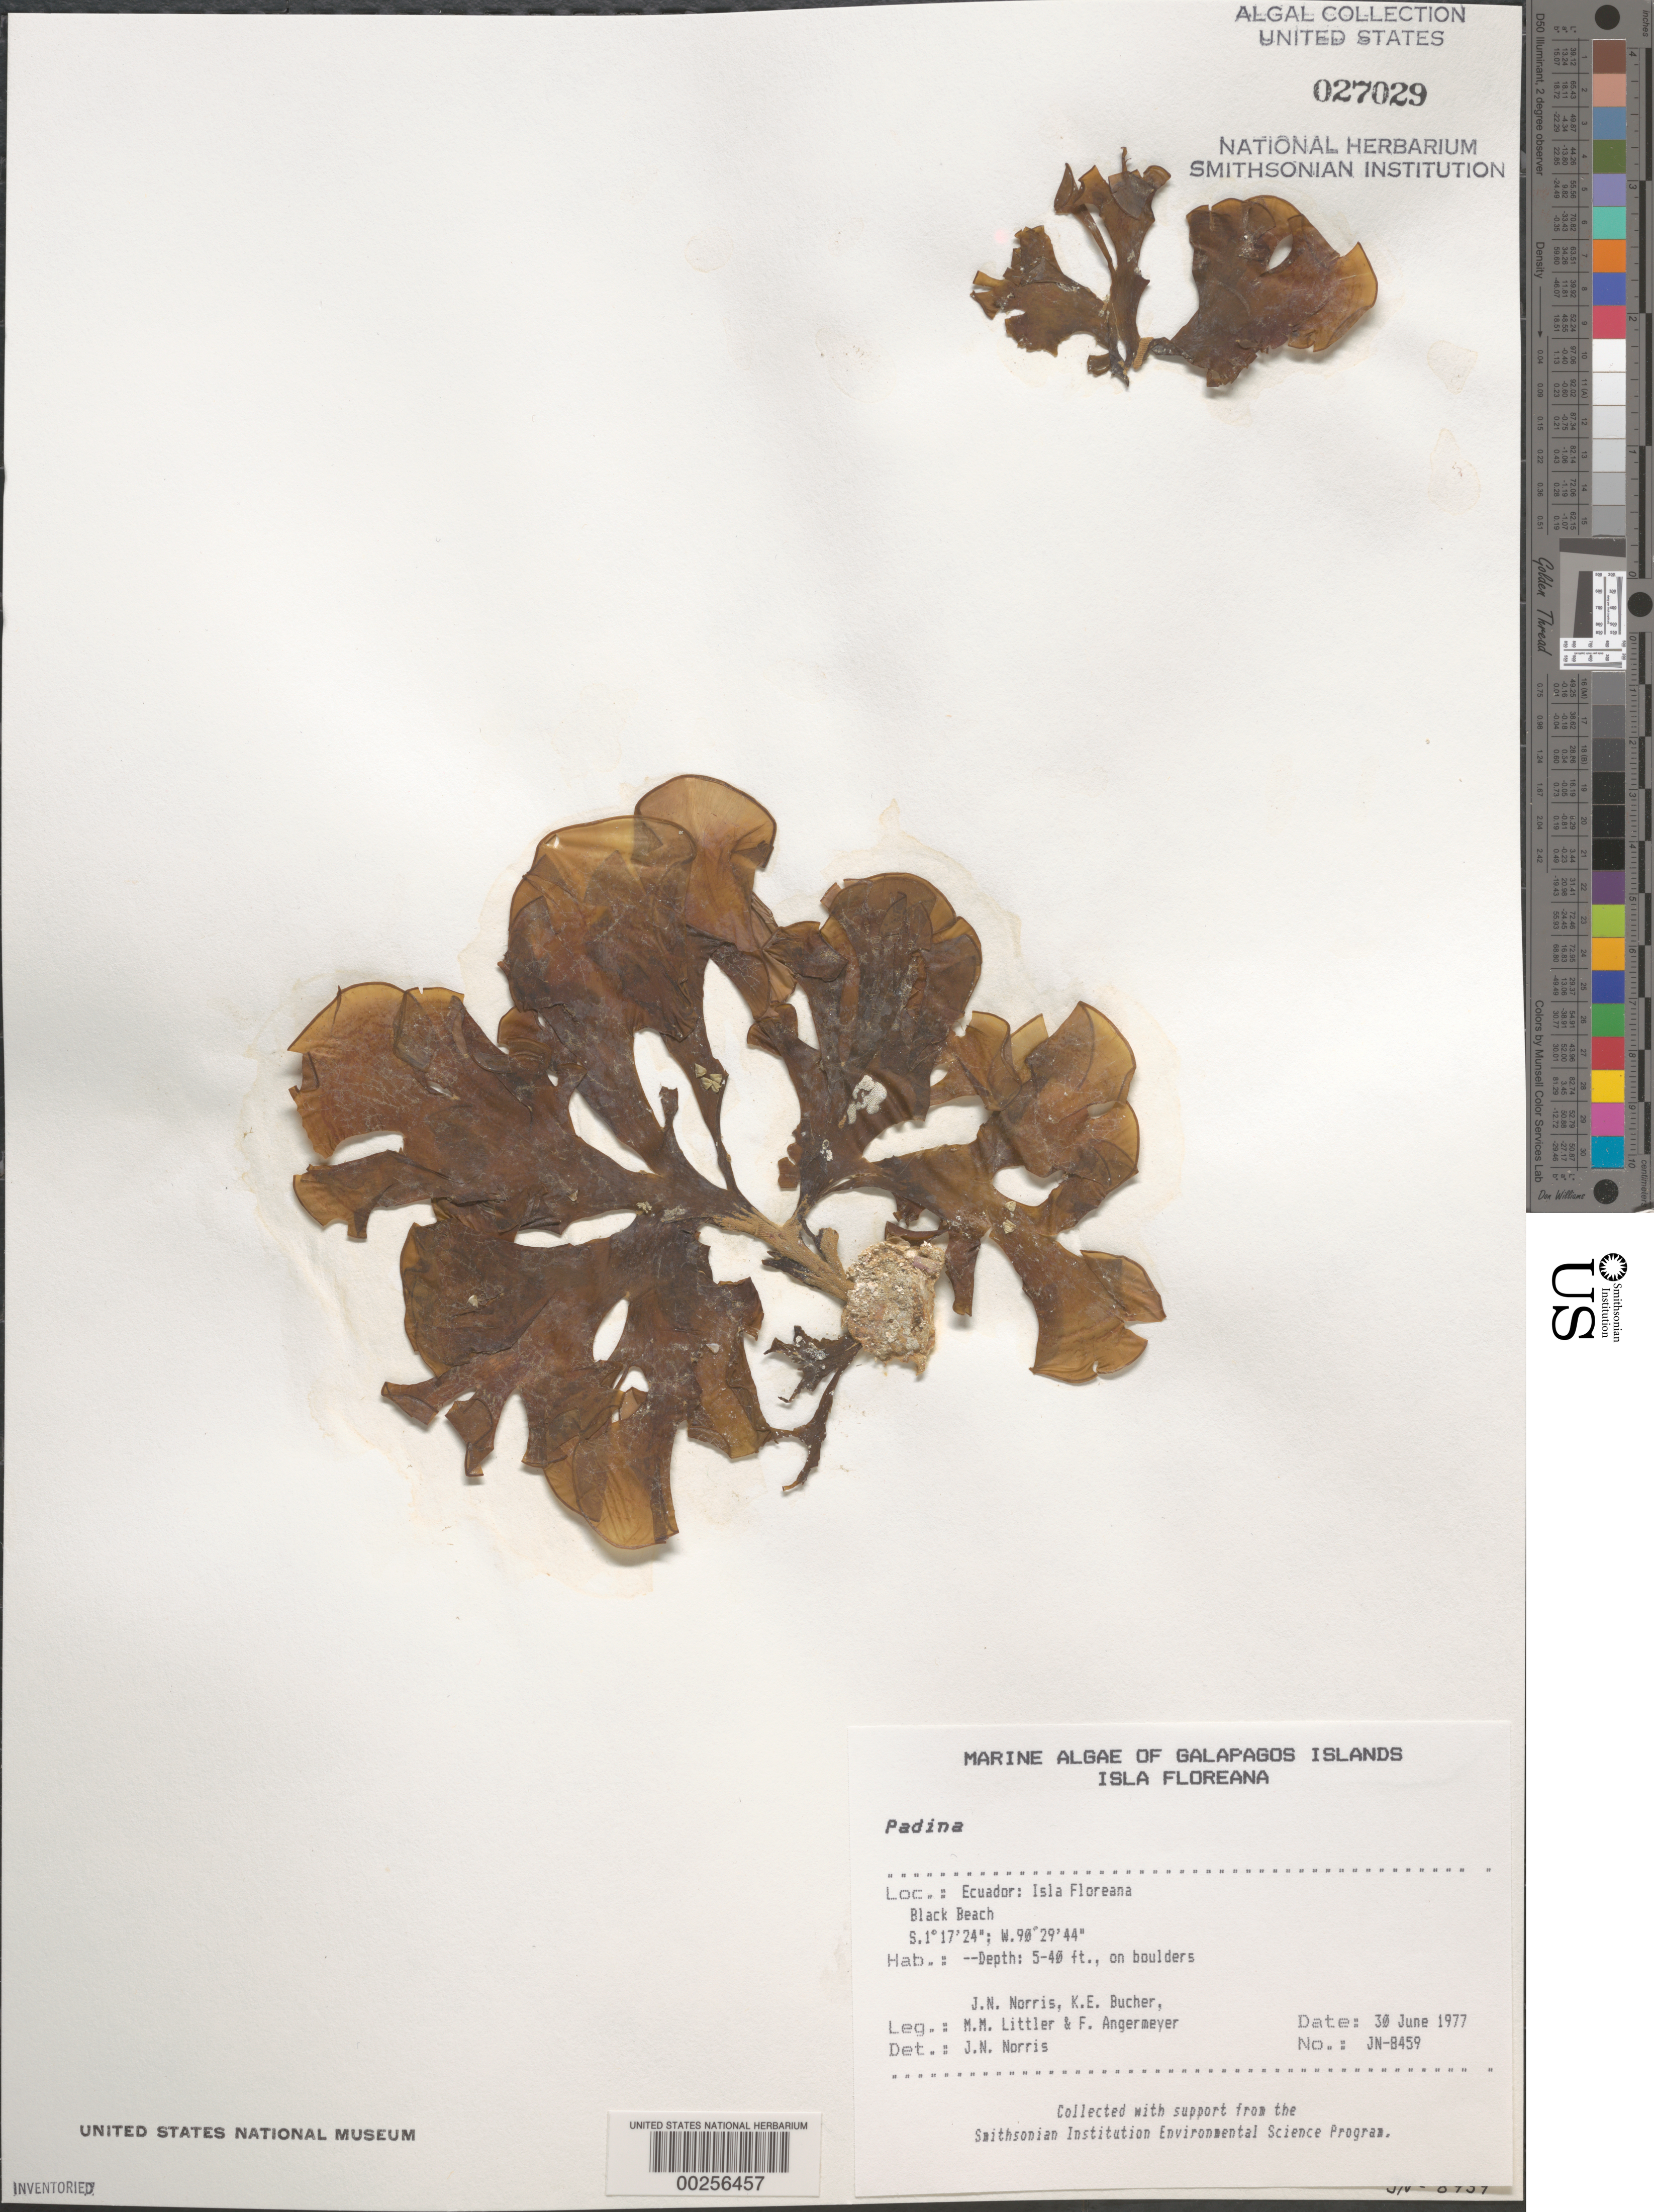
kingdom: Chromista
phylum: Ochrophyta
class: Phaeophyceae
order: Dictyotales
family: Dictyotaceae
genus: Padina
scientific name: Padina sp.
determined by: Norris, James N.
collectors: J. N. Norris, K. E. Bucher, M. M. Littler & F. Angermeyer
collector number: JN-8459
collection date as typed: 30 Jun 1977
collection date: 1977-06-30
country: Ecuador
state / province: Colón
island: Floreana [Charles, Santa Maria]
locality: Black Beach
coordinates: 1 17' 24" S, 90 29' 44" W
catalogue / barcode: US 27029